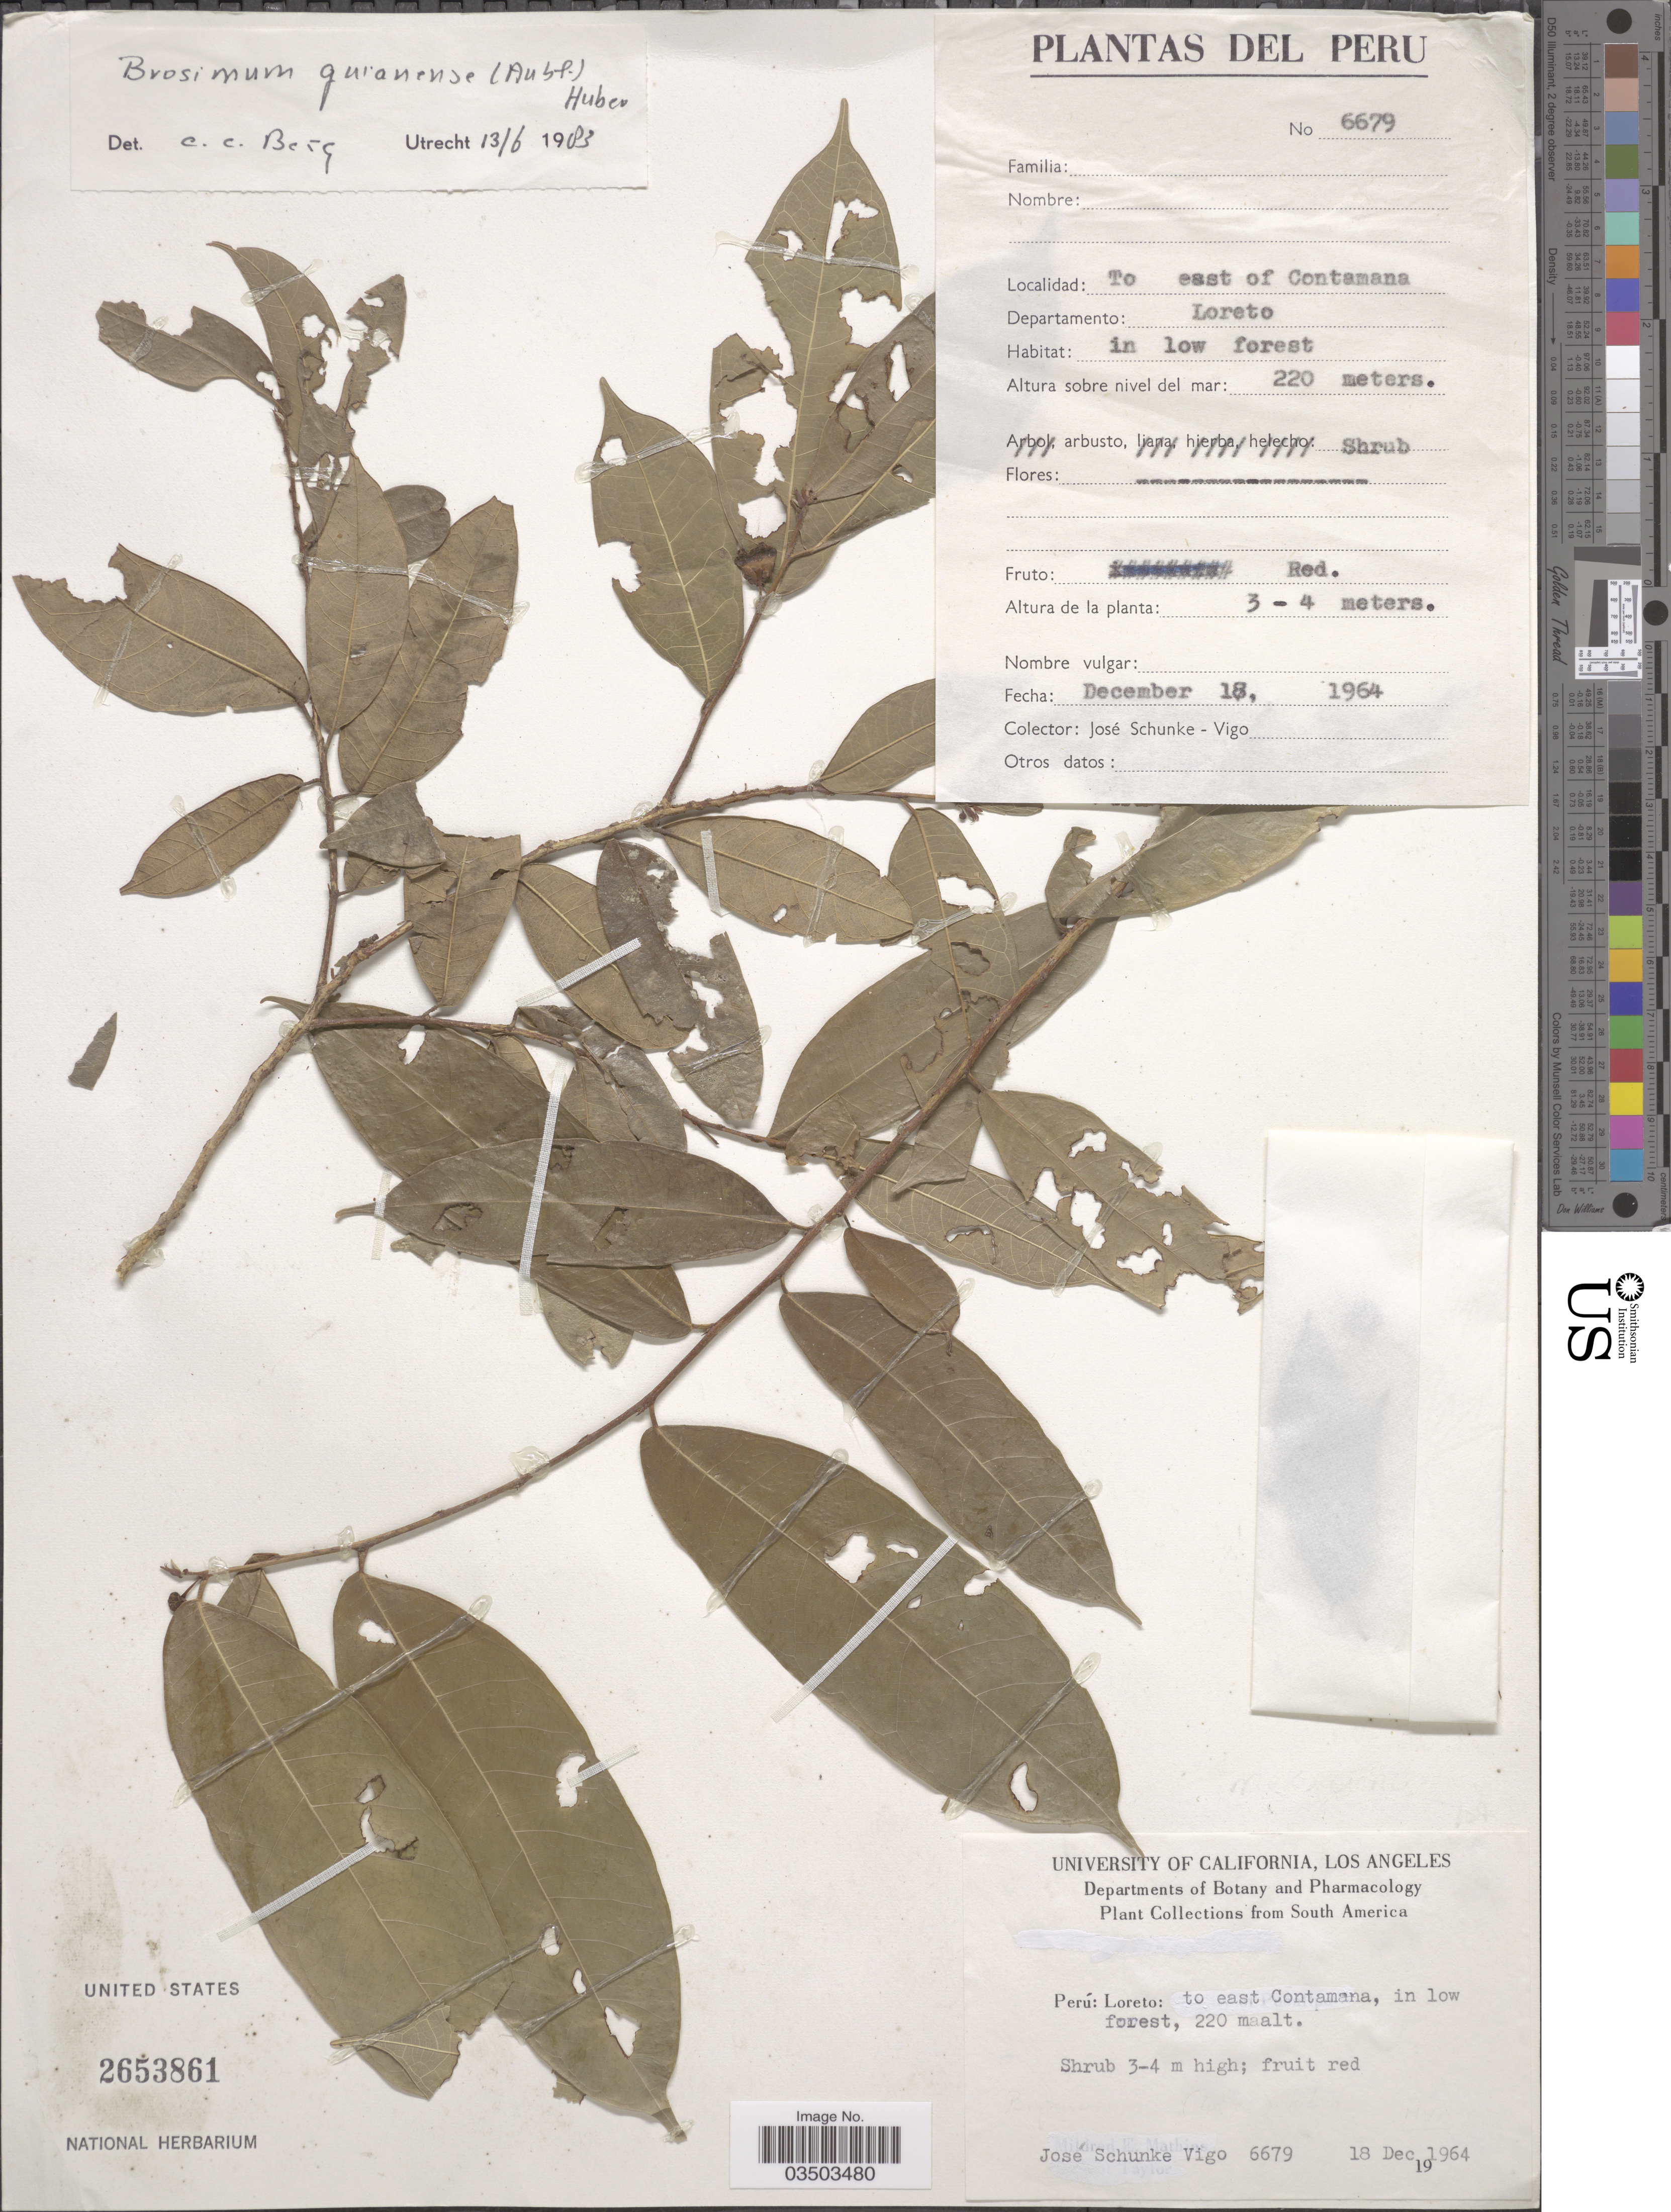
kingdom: Plantae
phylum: Tracheophyta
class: Magnoliopsida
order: Rosales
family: Moraceae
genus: Brosimum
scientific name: Brosimum guianense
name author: (Aubl.) Huber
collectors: J. Schunke Vigo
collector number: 6679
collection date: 1964-12-18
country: Peru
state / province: Loreto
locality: To east Contamana. Departamento: Loreto.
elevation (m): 220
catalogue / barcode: US 2653861